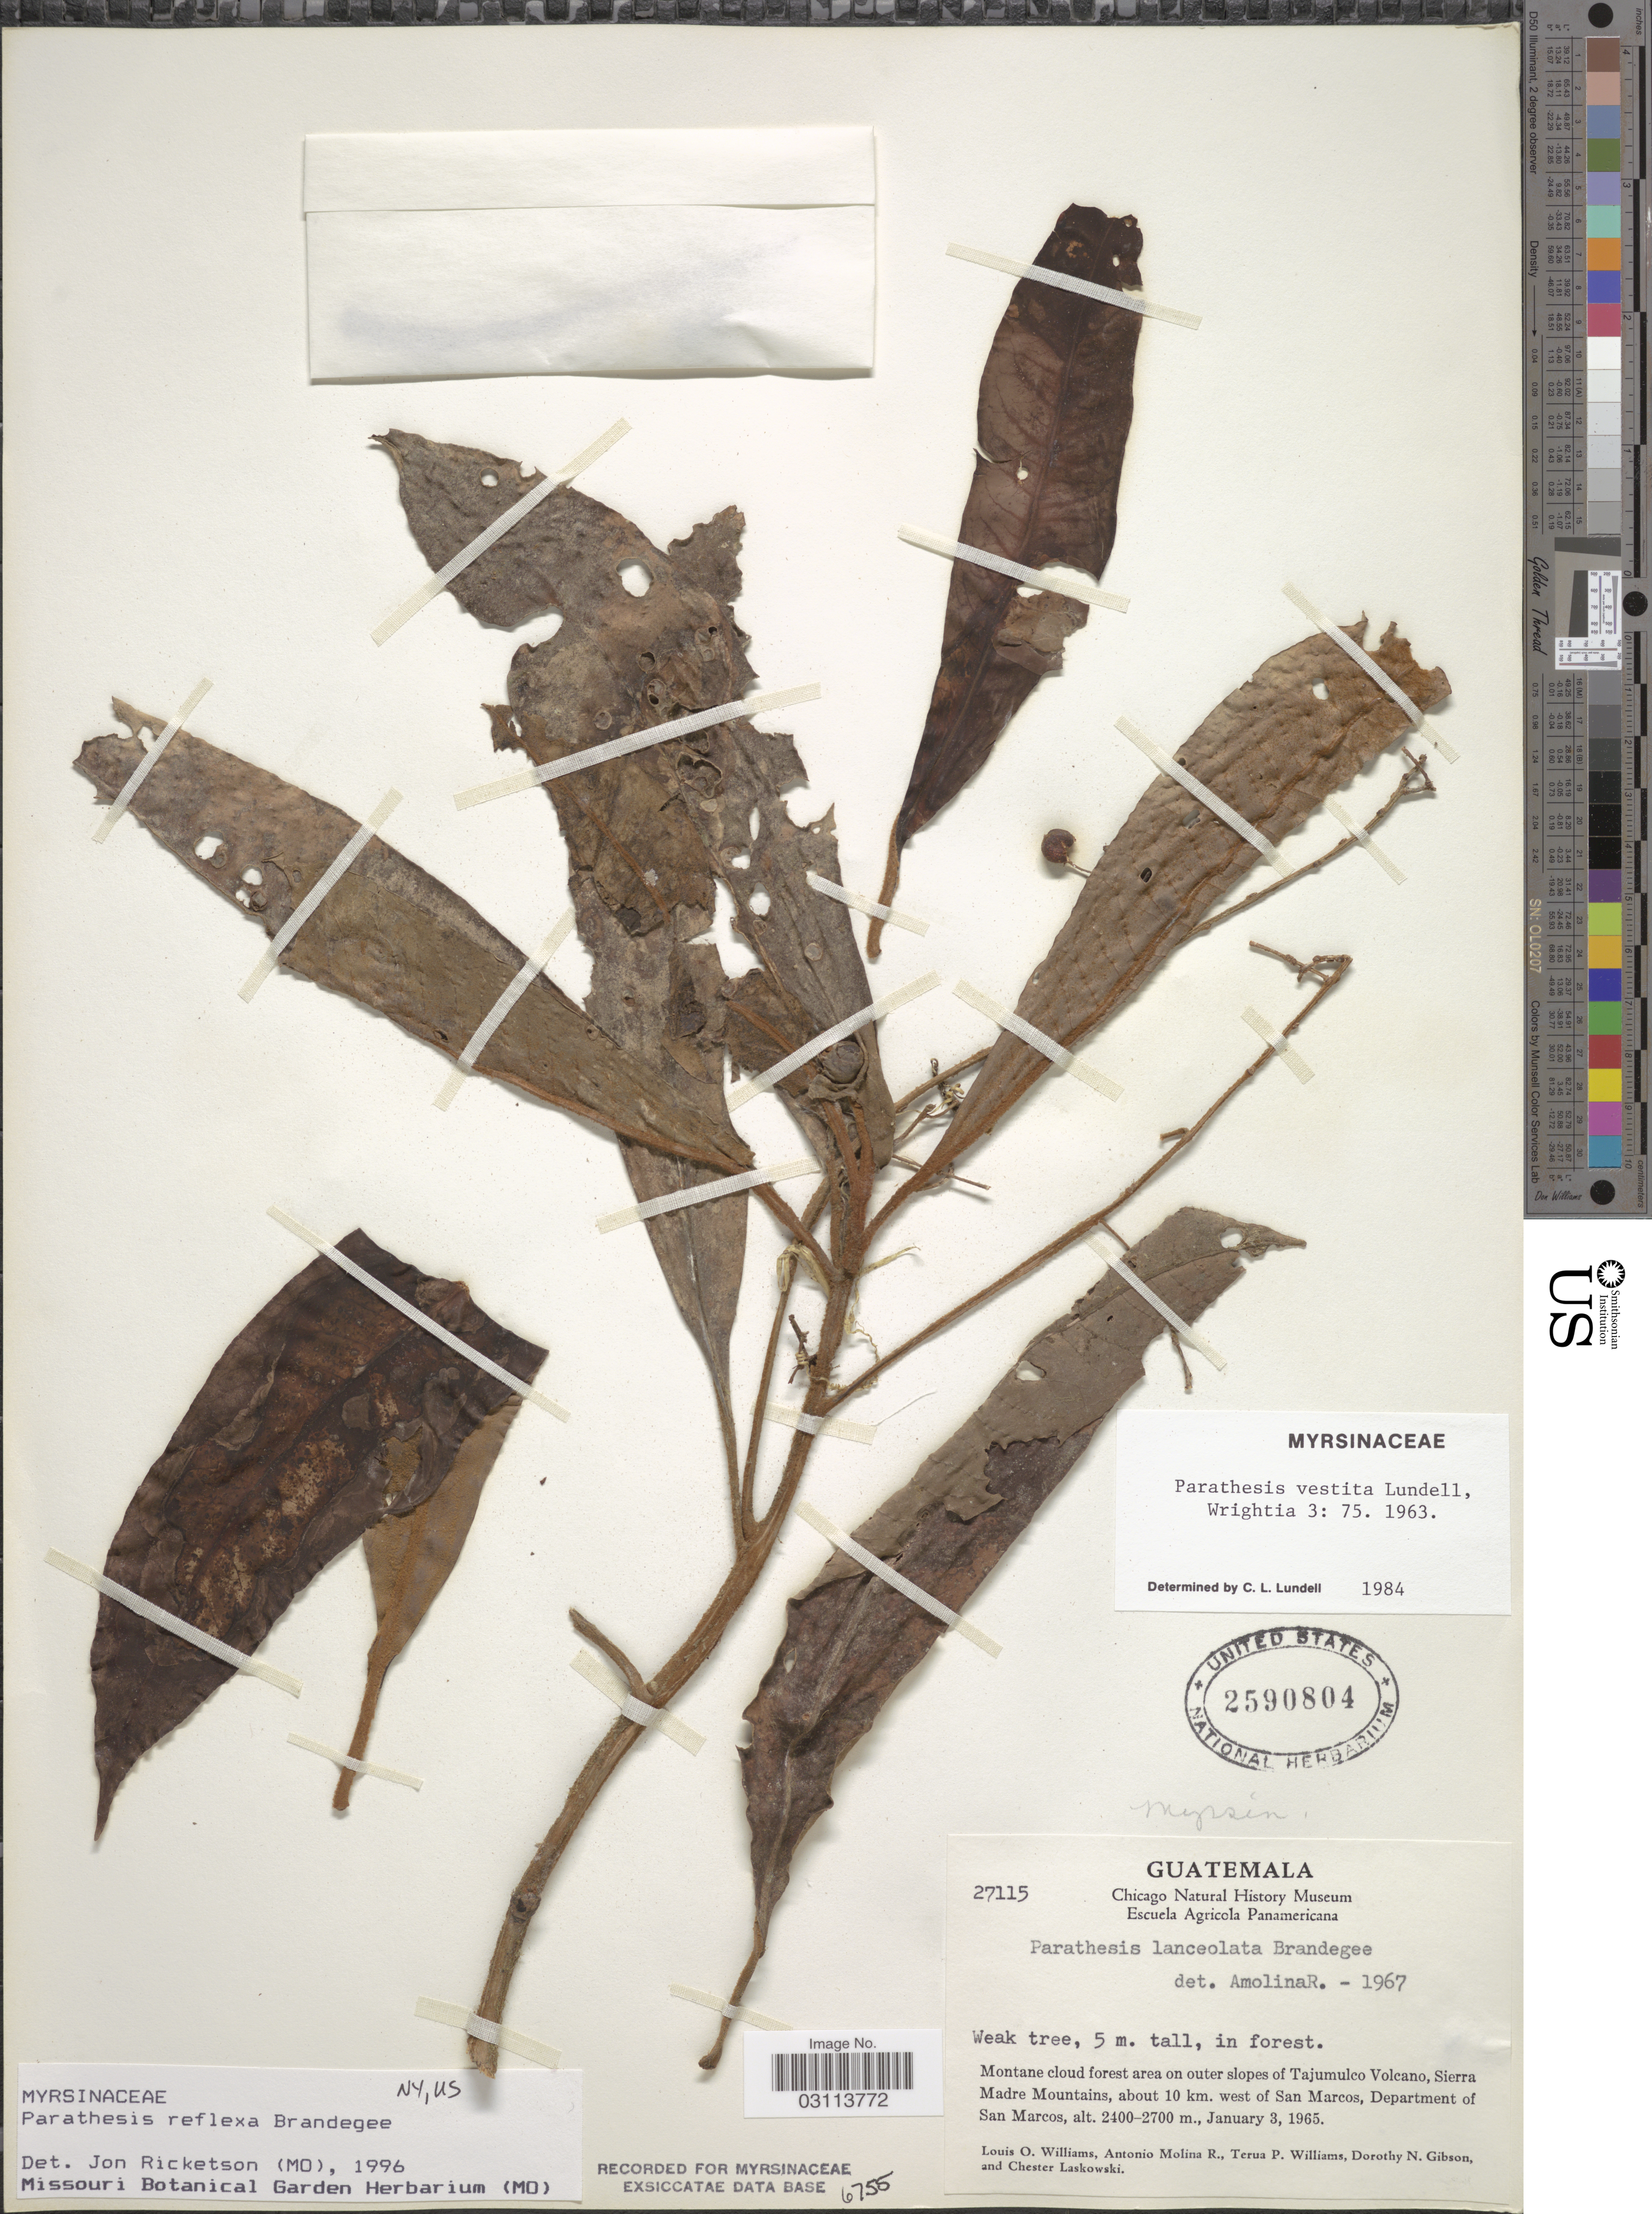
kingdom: Plantae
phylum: Tracheophyta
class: Magnoliopsida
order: Ericales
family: Primulaceae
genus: Parathesis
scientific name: Parathesis reflexa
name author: Brandegee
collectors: L. O. Williams, A. Molina R., T. Williams, D. N. Gibson & C. Laskowski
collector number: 27115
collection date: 1965-01-03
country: Guatemala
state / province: San Marcos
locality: Montane cloud forest area on outer slopes of Tajumulco Volcano, Sierra Madre Mountains, about 10 km. west of San Marcos, Department of San Marcos.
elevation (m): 2400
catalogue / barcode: US 2590804